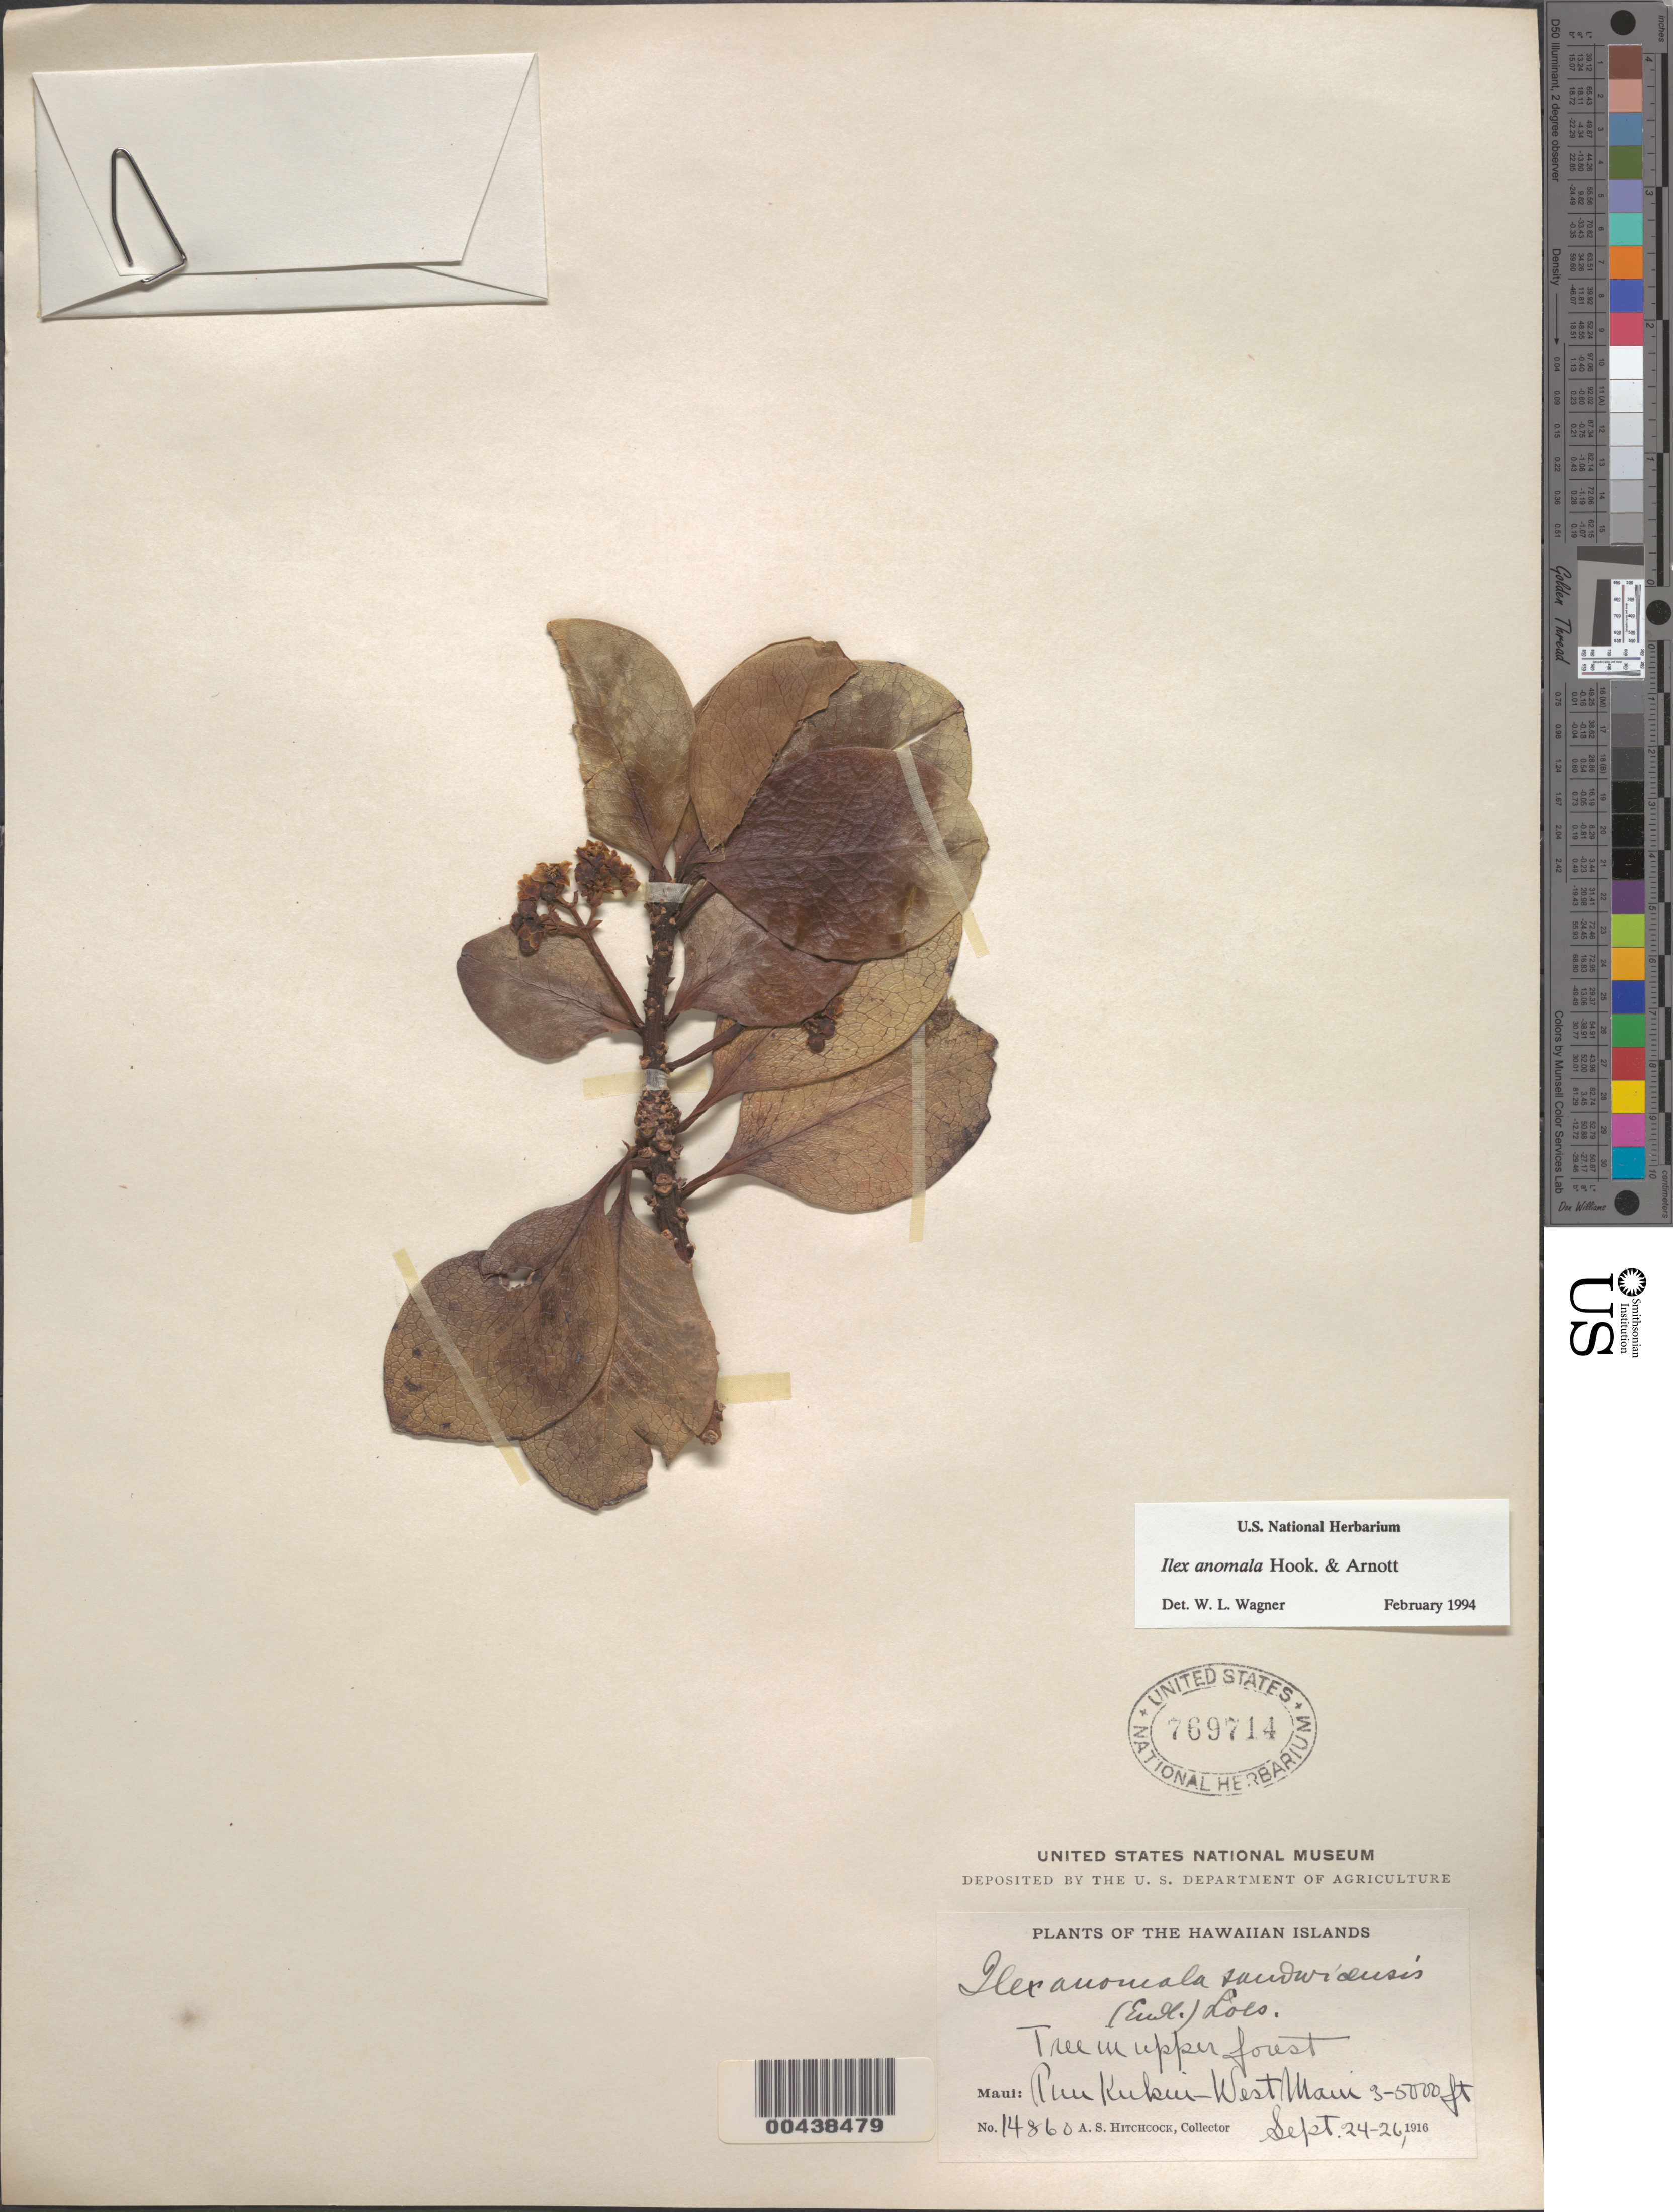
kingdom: Plantae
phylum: Tracheophyta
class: Magnoliopsida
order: Aquifoliales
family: Aquifoliaceae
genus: Ilex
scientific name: Ilex anomala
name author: Hook. & Arn.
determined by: Wagner, W. L., (BOT), Smithsonian Institution - National Museum of Natural History (UNITED STATES)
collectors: A. S. Hitchcock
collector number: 14860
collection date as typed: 24 Sep 1916 to 26 Sep 1916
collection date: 1916-09-24/1916-09-26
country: United States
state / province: Hawaii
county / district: Maui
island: Maui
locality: Puu Kukui, upper forest, W Maui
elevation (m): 914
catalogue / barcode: US 769714